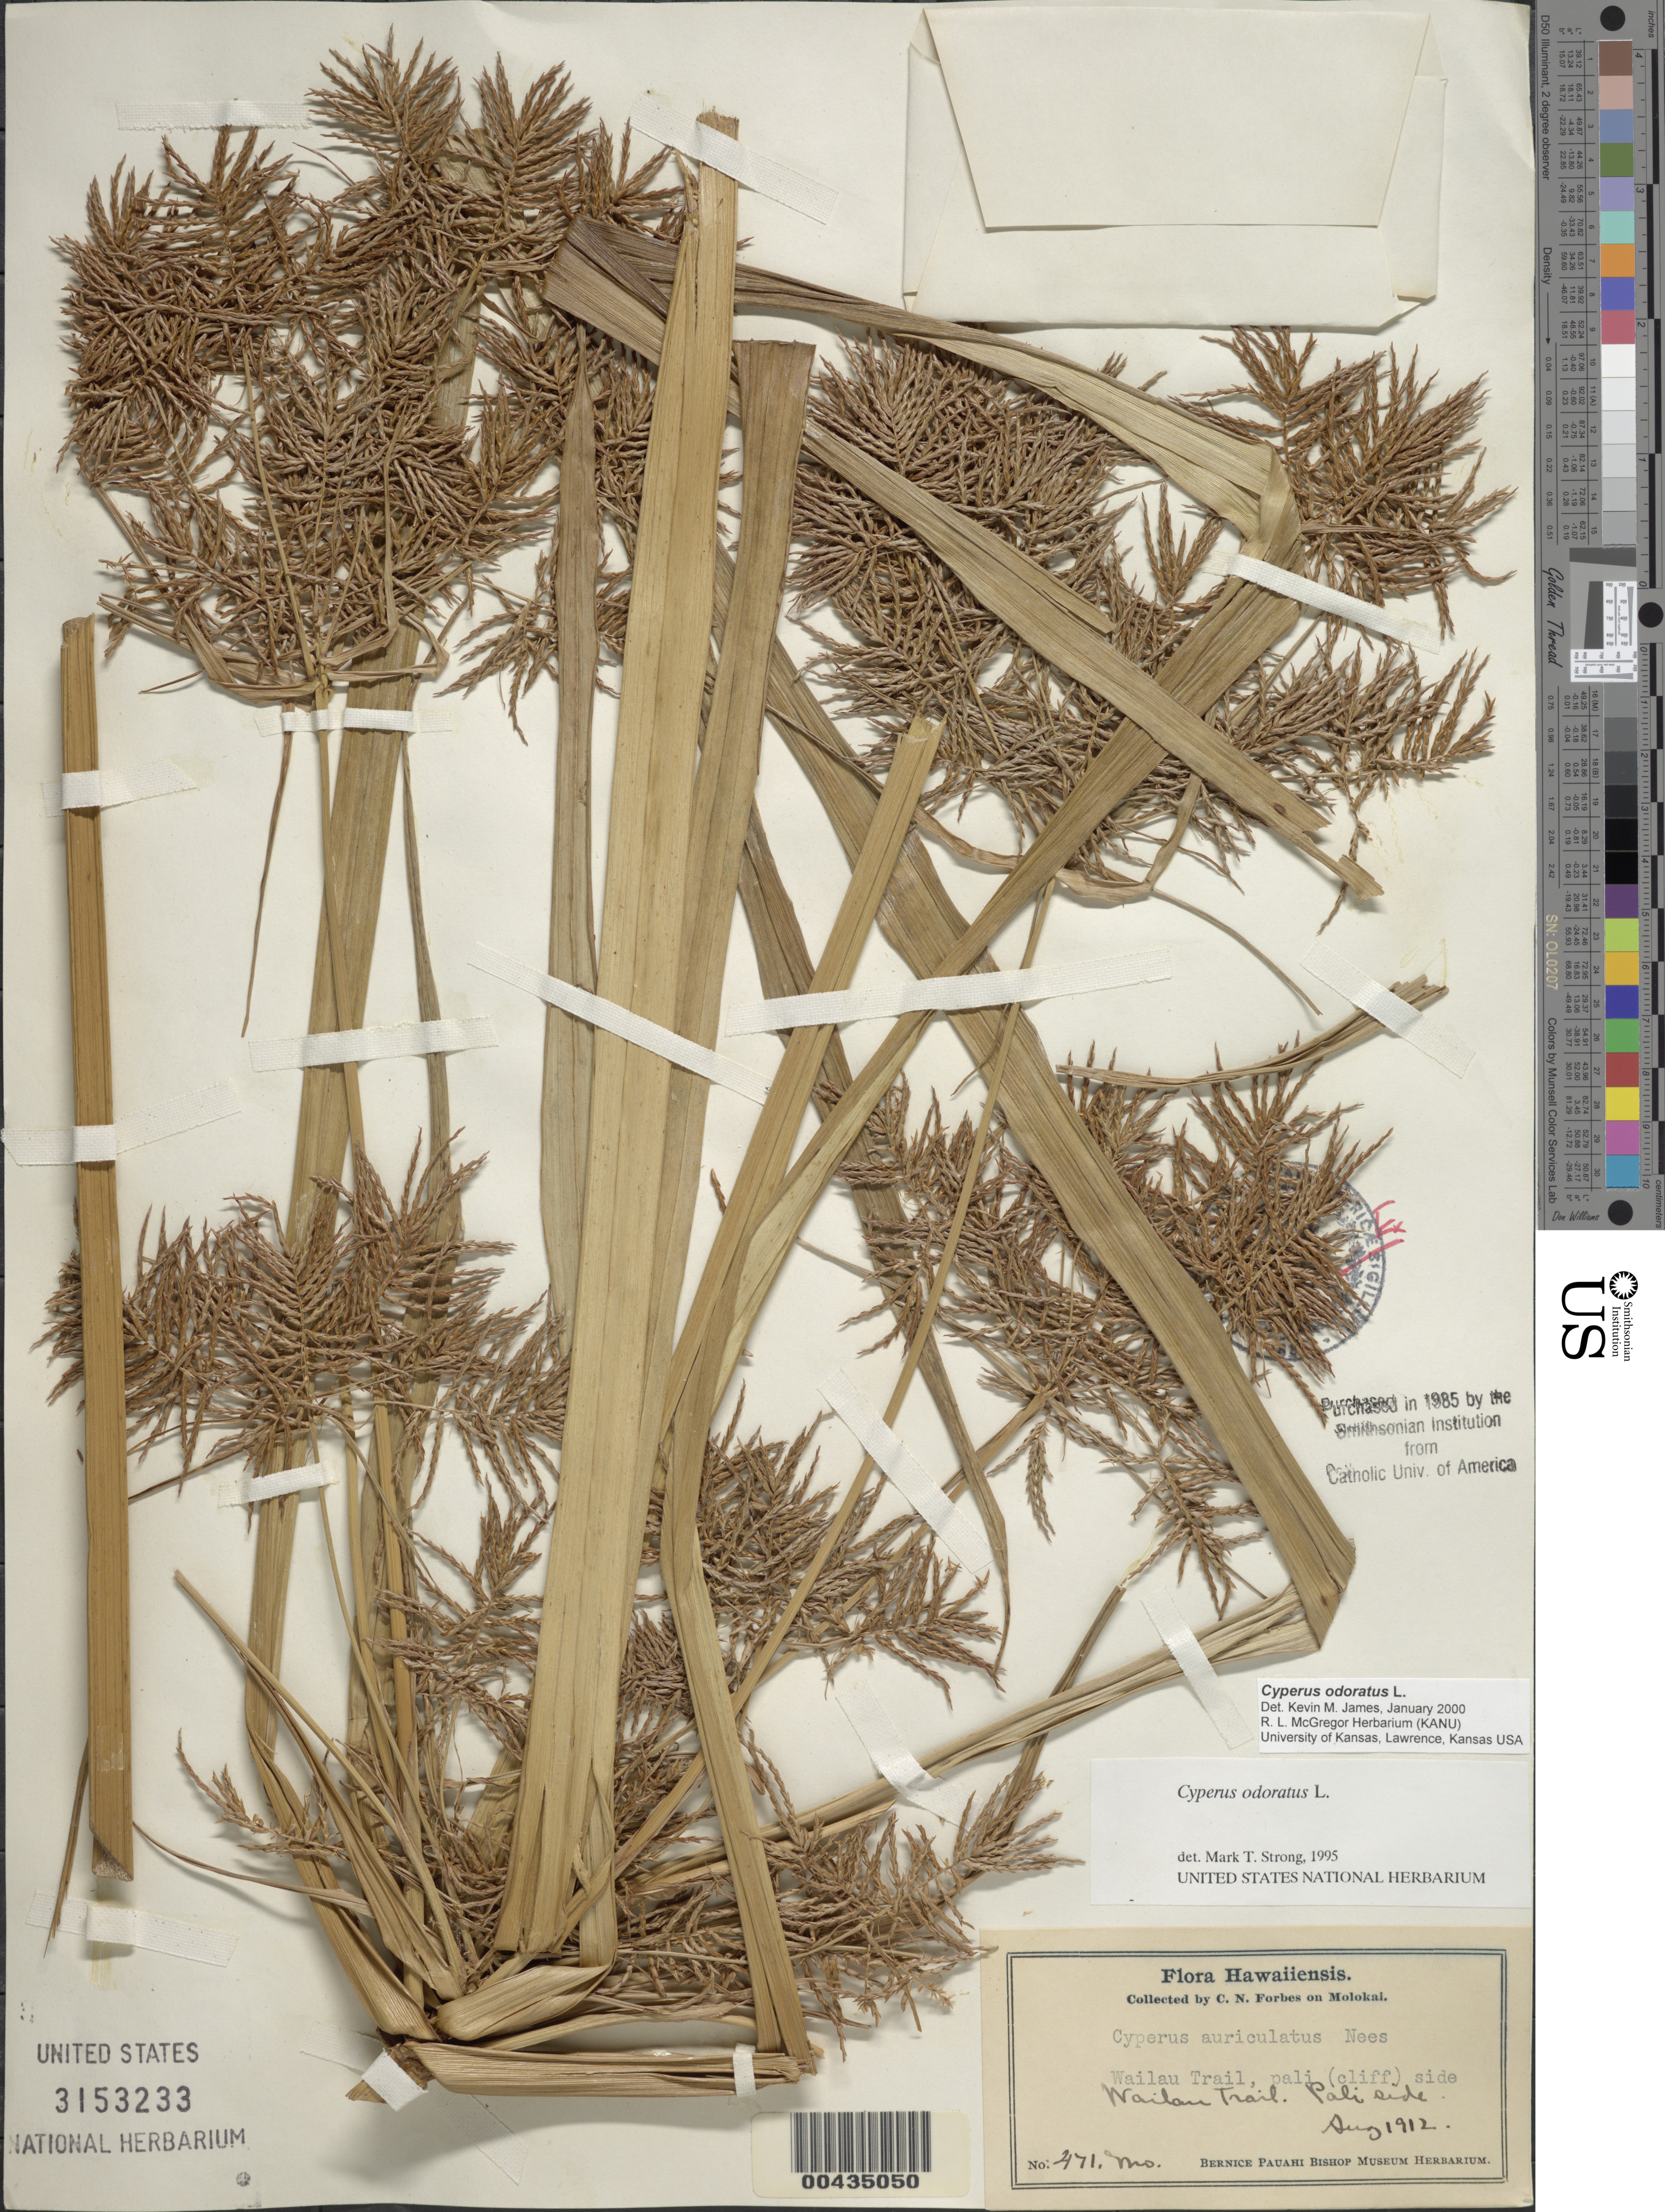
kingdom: Plantae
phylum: Tracheophyta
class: Liliopsida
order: Poales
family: Cyperaceae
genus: Cyperus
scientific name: Cyperus prescottianus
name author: Hook. & Arn.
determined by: Wagner, W. L., (BOT), Smithsonian Institution - National Museum of Natural History (UNITED STATES)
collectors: C. N. Forbes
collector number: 471.Mo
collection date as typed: Aug 1912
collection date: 1912-08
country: United States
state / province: Hawaii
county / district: Maui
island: Moloka'i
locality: Wailau Trail, pali (cliff) side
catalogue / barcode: US 3153233